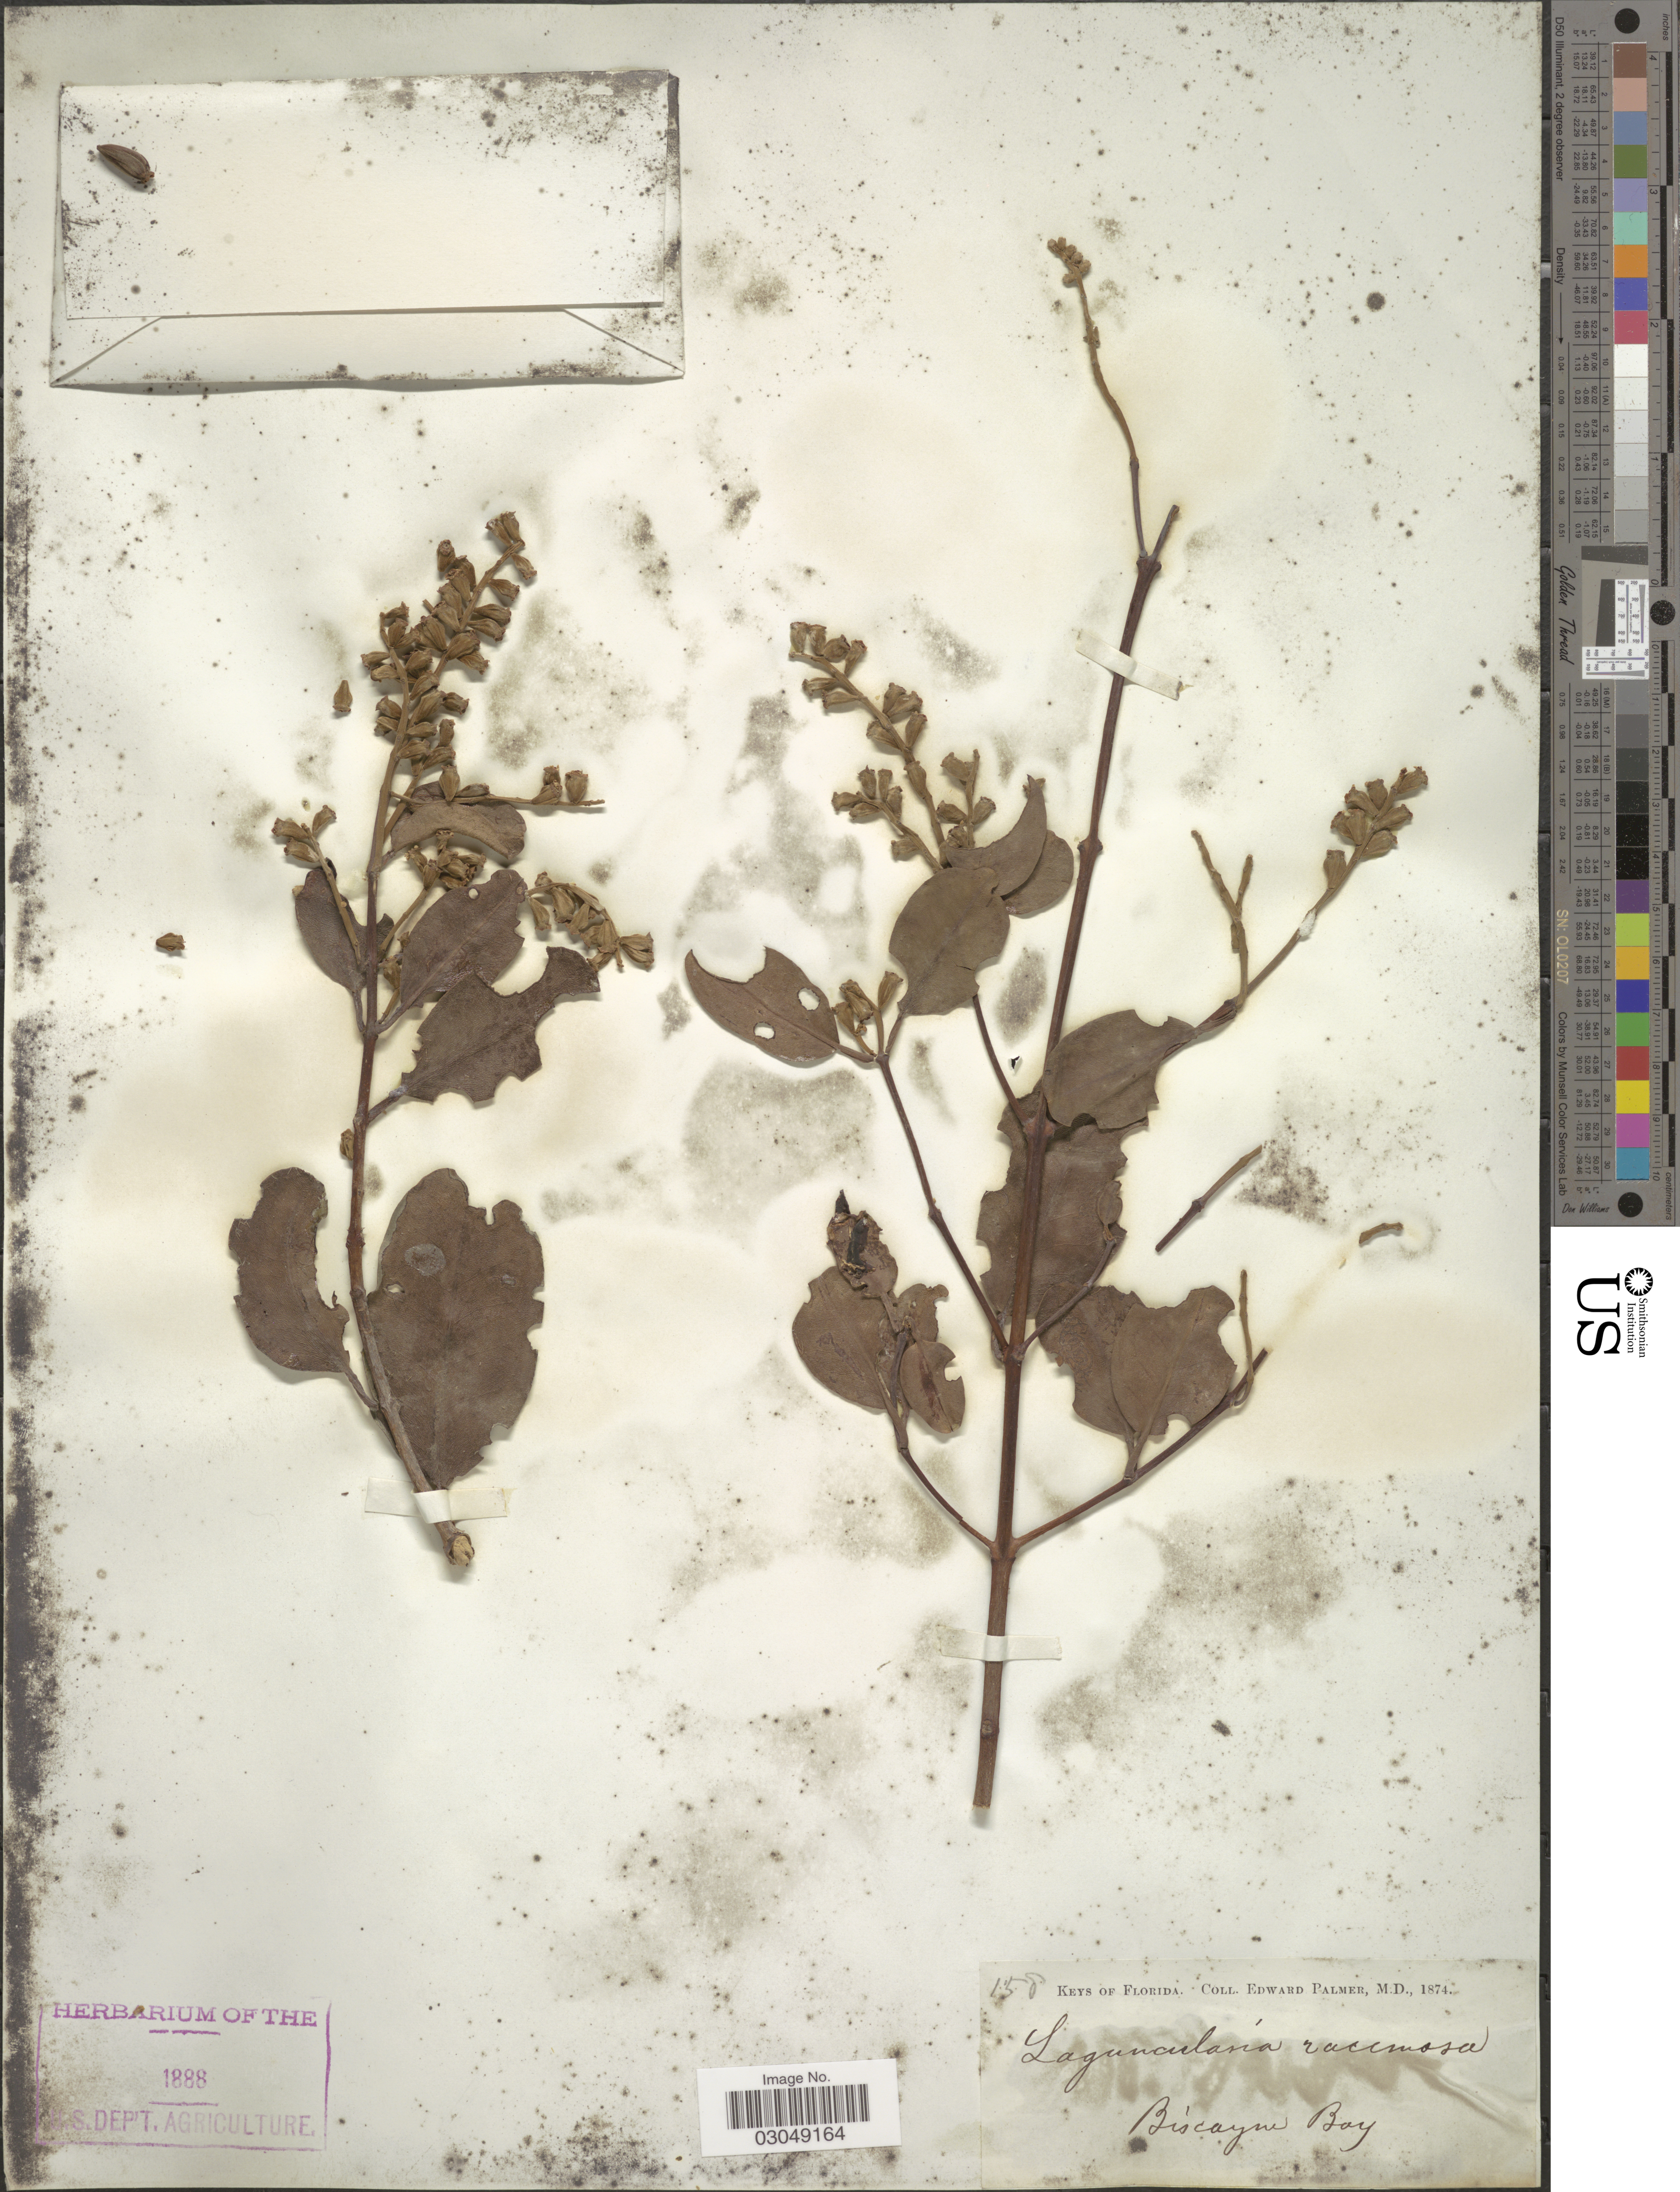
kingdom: Plantae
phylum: Tracheophyta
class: Magnoliopsida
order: Myrtales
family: Combretaceae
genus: Laguncularia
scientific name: Laguncularia racemosa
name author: (L.) C.F. Gaertn.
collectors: E. Palmer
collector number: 158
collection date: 1874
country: United States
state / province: Florida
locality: Keys of Florida. Biscayne Bay.